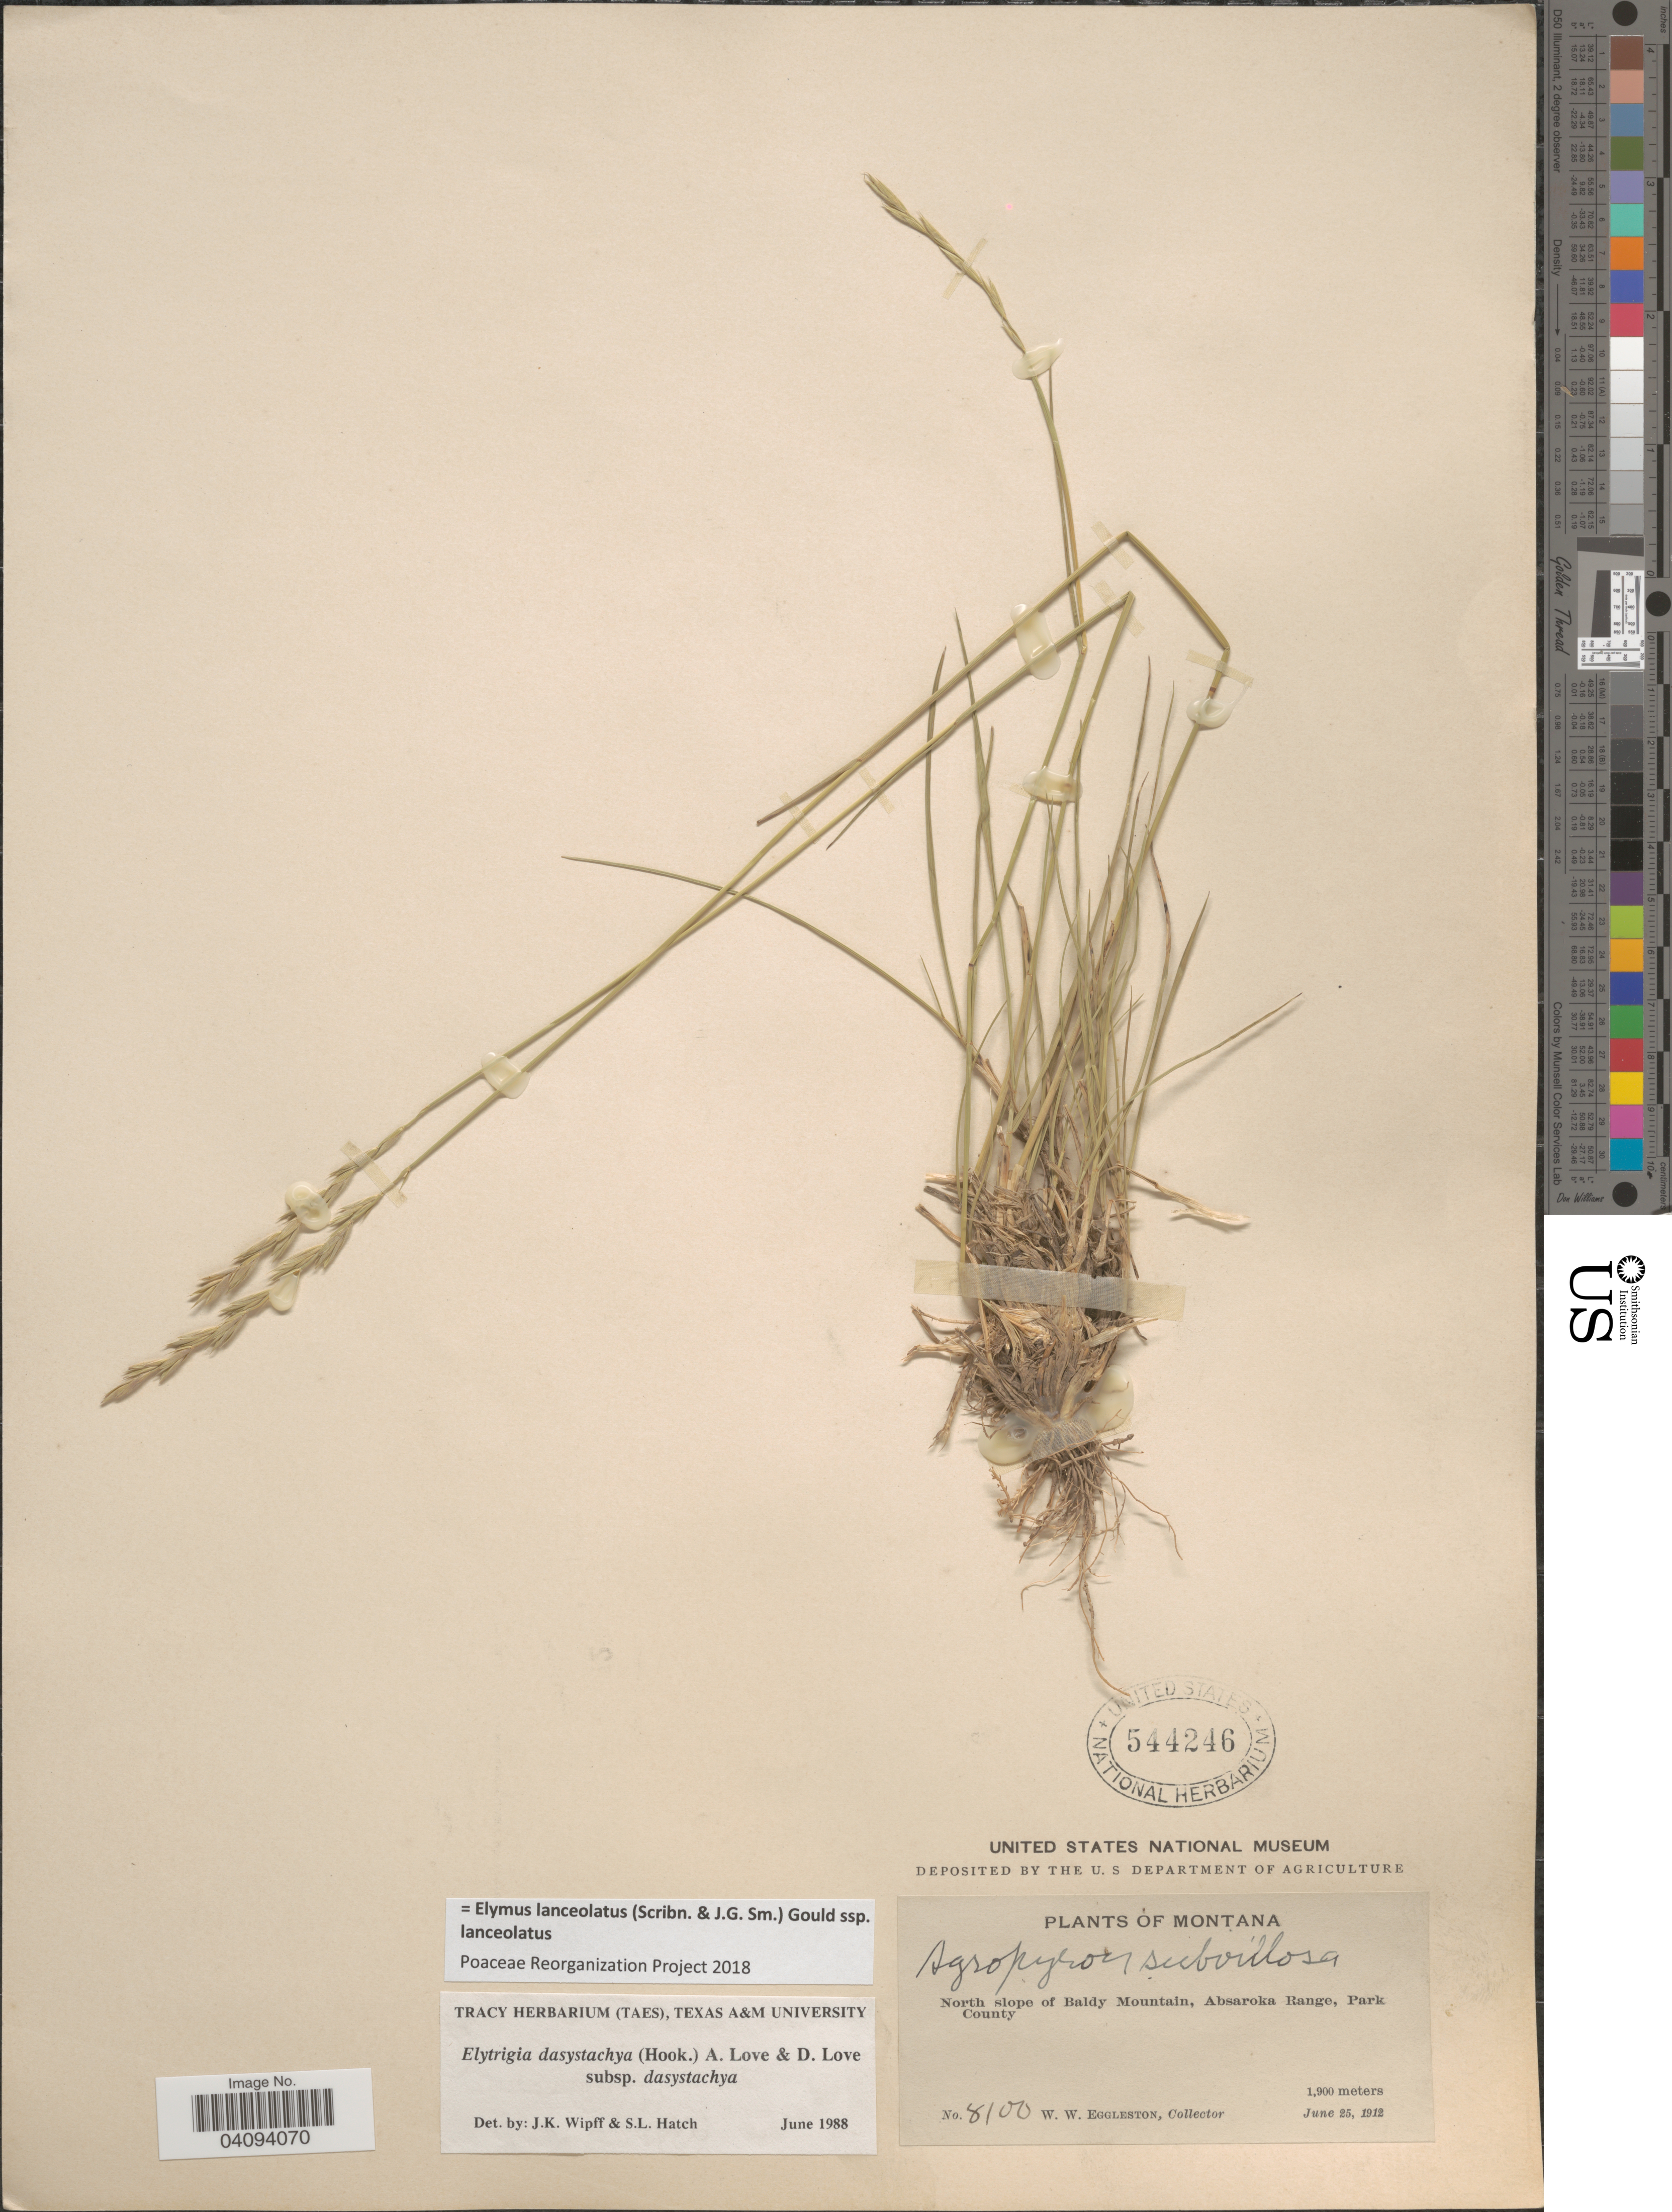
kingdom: Plantae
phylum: Tracheophyta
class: Liliopsida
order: Poales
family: Poaceae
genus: Elymus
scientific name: Elymus lanceolatus subsp. lanceolatus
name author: (Scribn. & J.G. Sm.) Gould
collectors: W. W. Eggleston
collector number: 8100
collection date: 1912-06-25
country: United States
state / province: Montana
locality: North slope of Baldy Mountain, Absaroka Range, Park County.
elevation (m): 1900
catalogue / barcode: US 544246